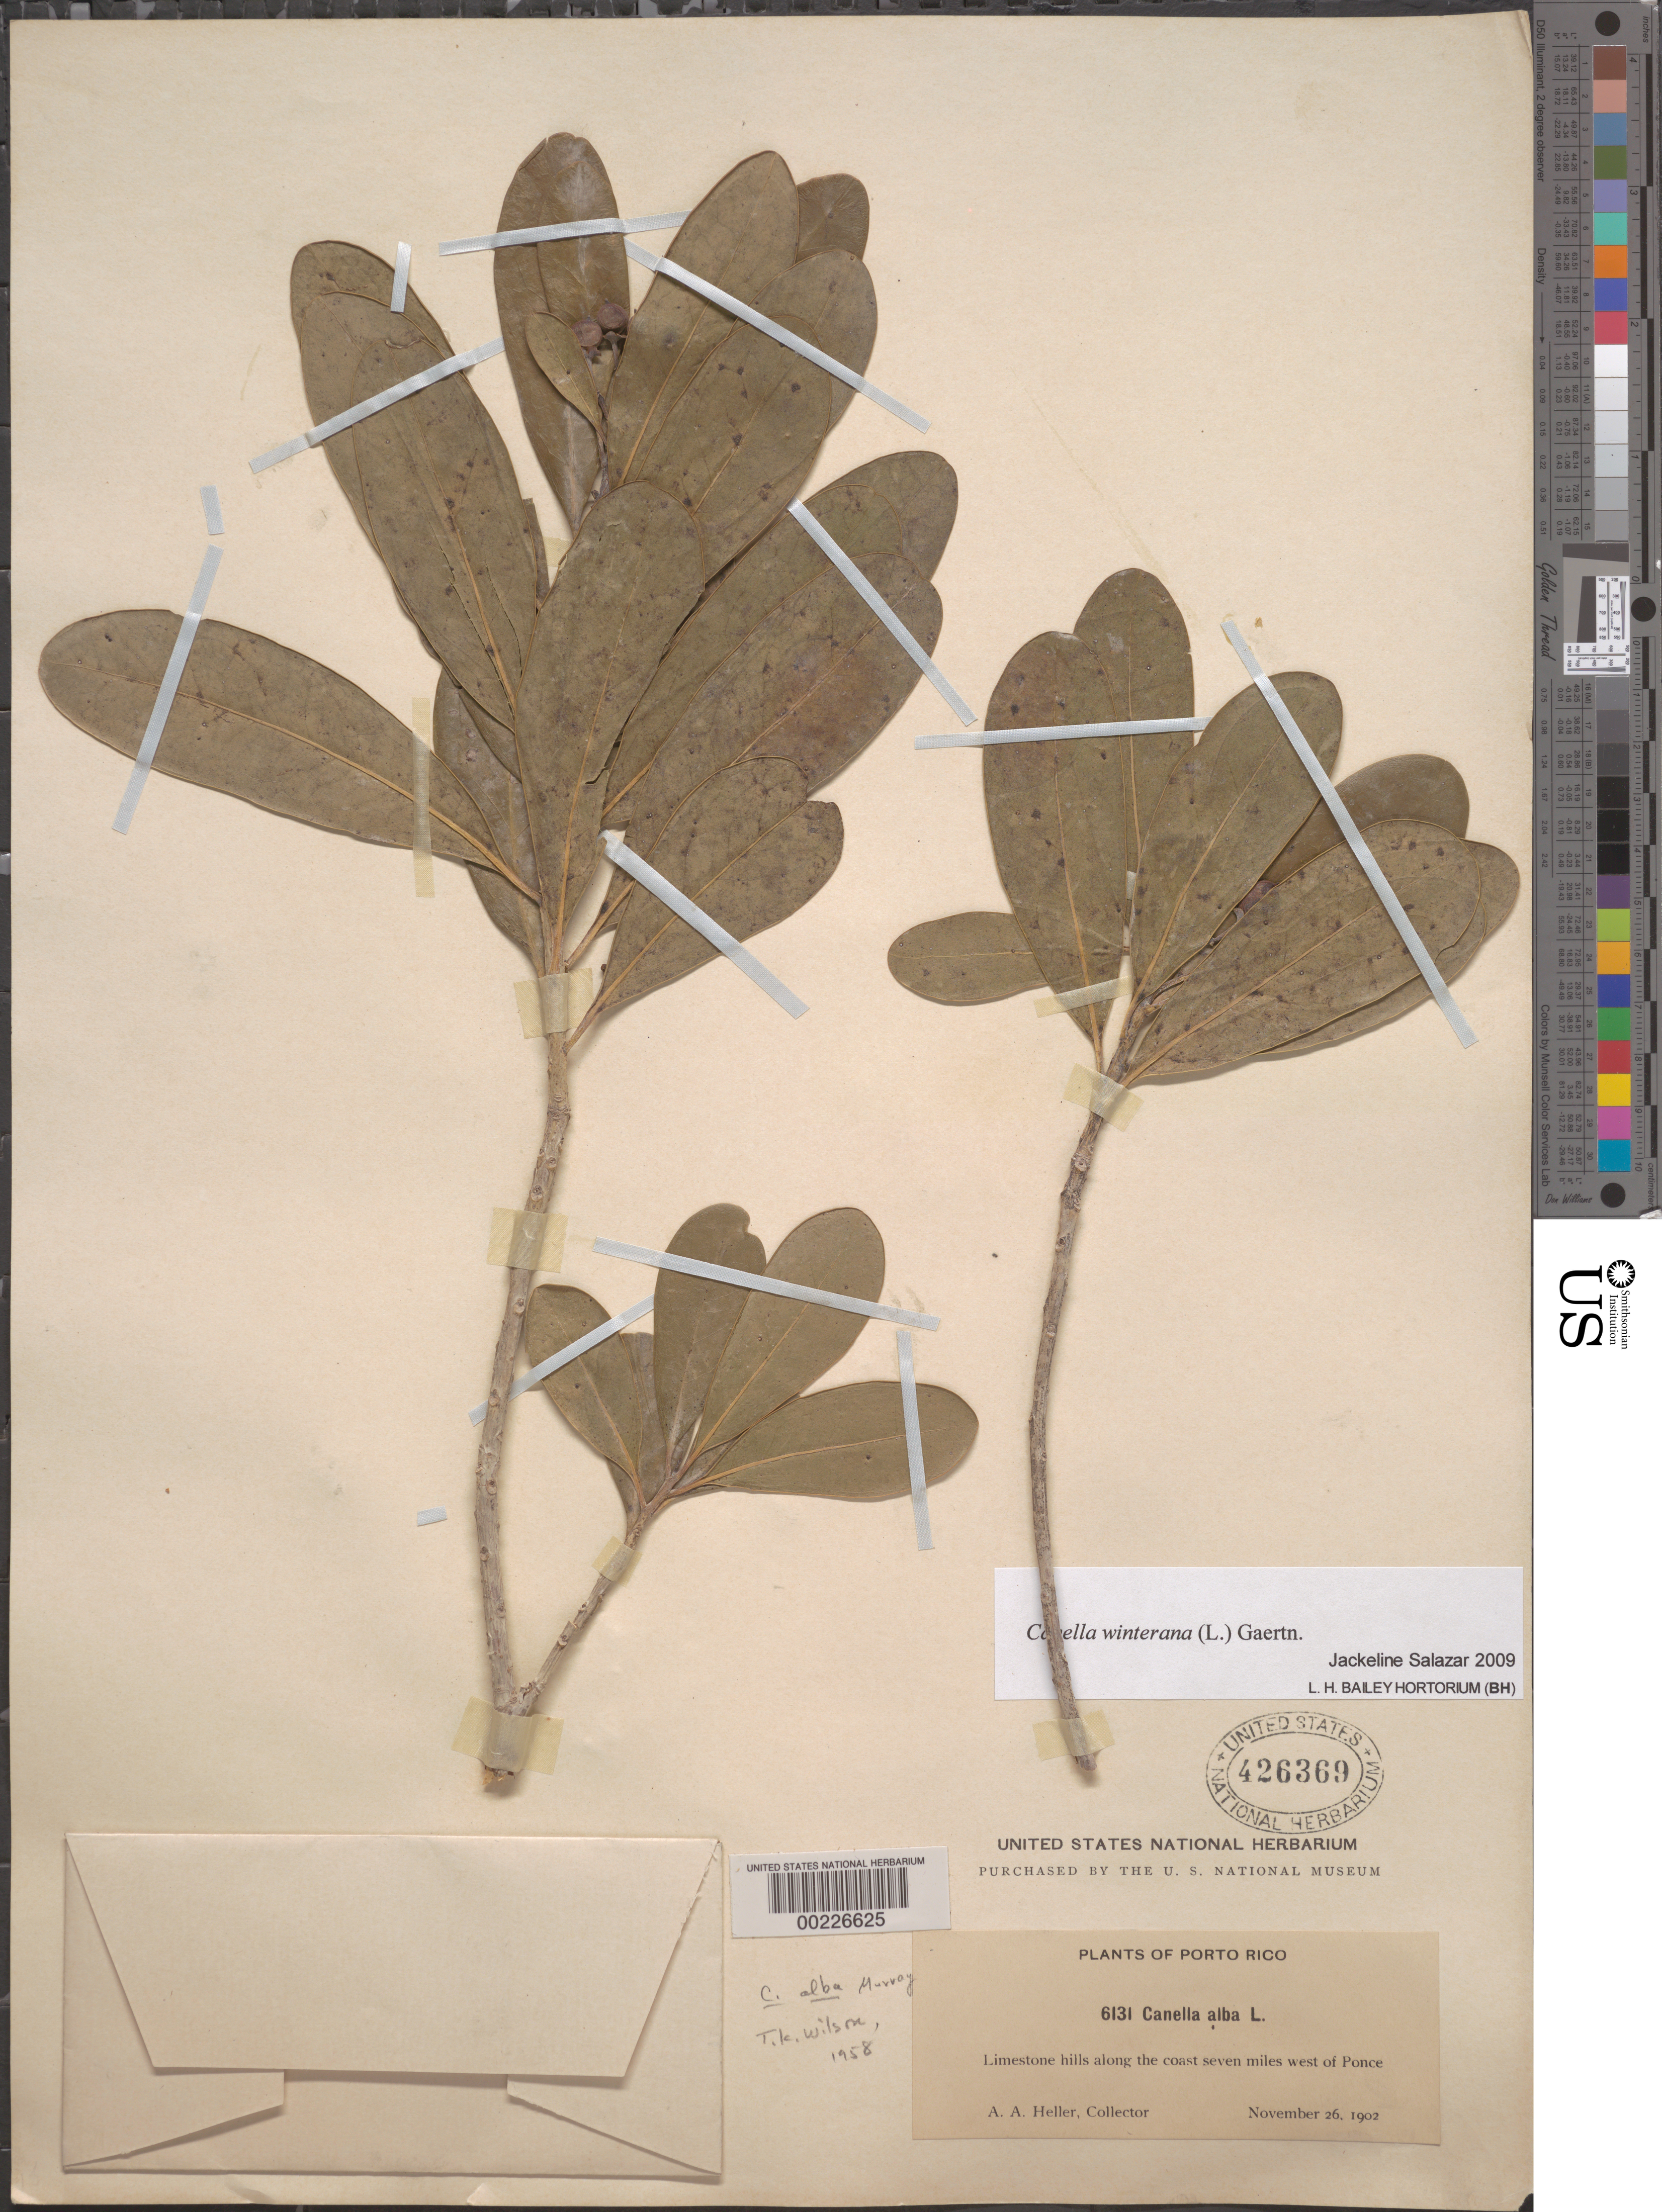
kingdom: Plantae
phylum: Tracheophyta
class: Magnoliopsida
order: Canellales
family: Canellaceae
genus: Canella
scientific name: Canella winterana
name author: (L.) Gaertn.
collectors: A. A. Heller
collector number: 6131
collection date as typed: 26 Nov 1902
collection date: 1902-11-26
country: Puerto Rico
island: Greater Antilles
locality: Along the coast 7 mi w of ponce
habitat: Limestone hills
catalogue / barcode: US 426369